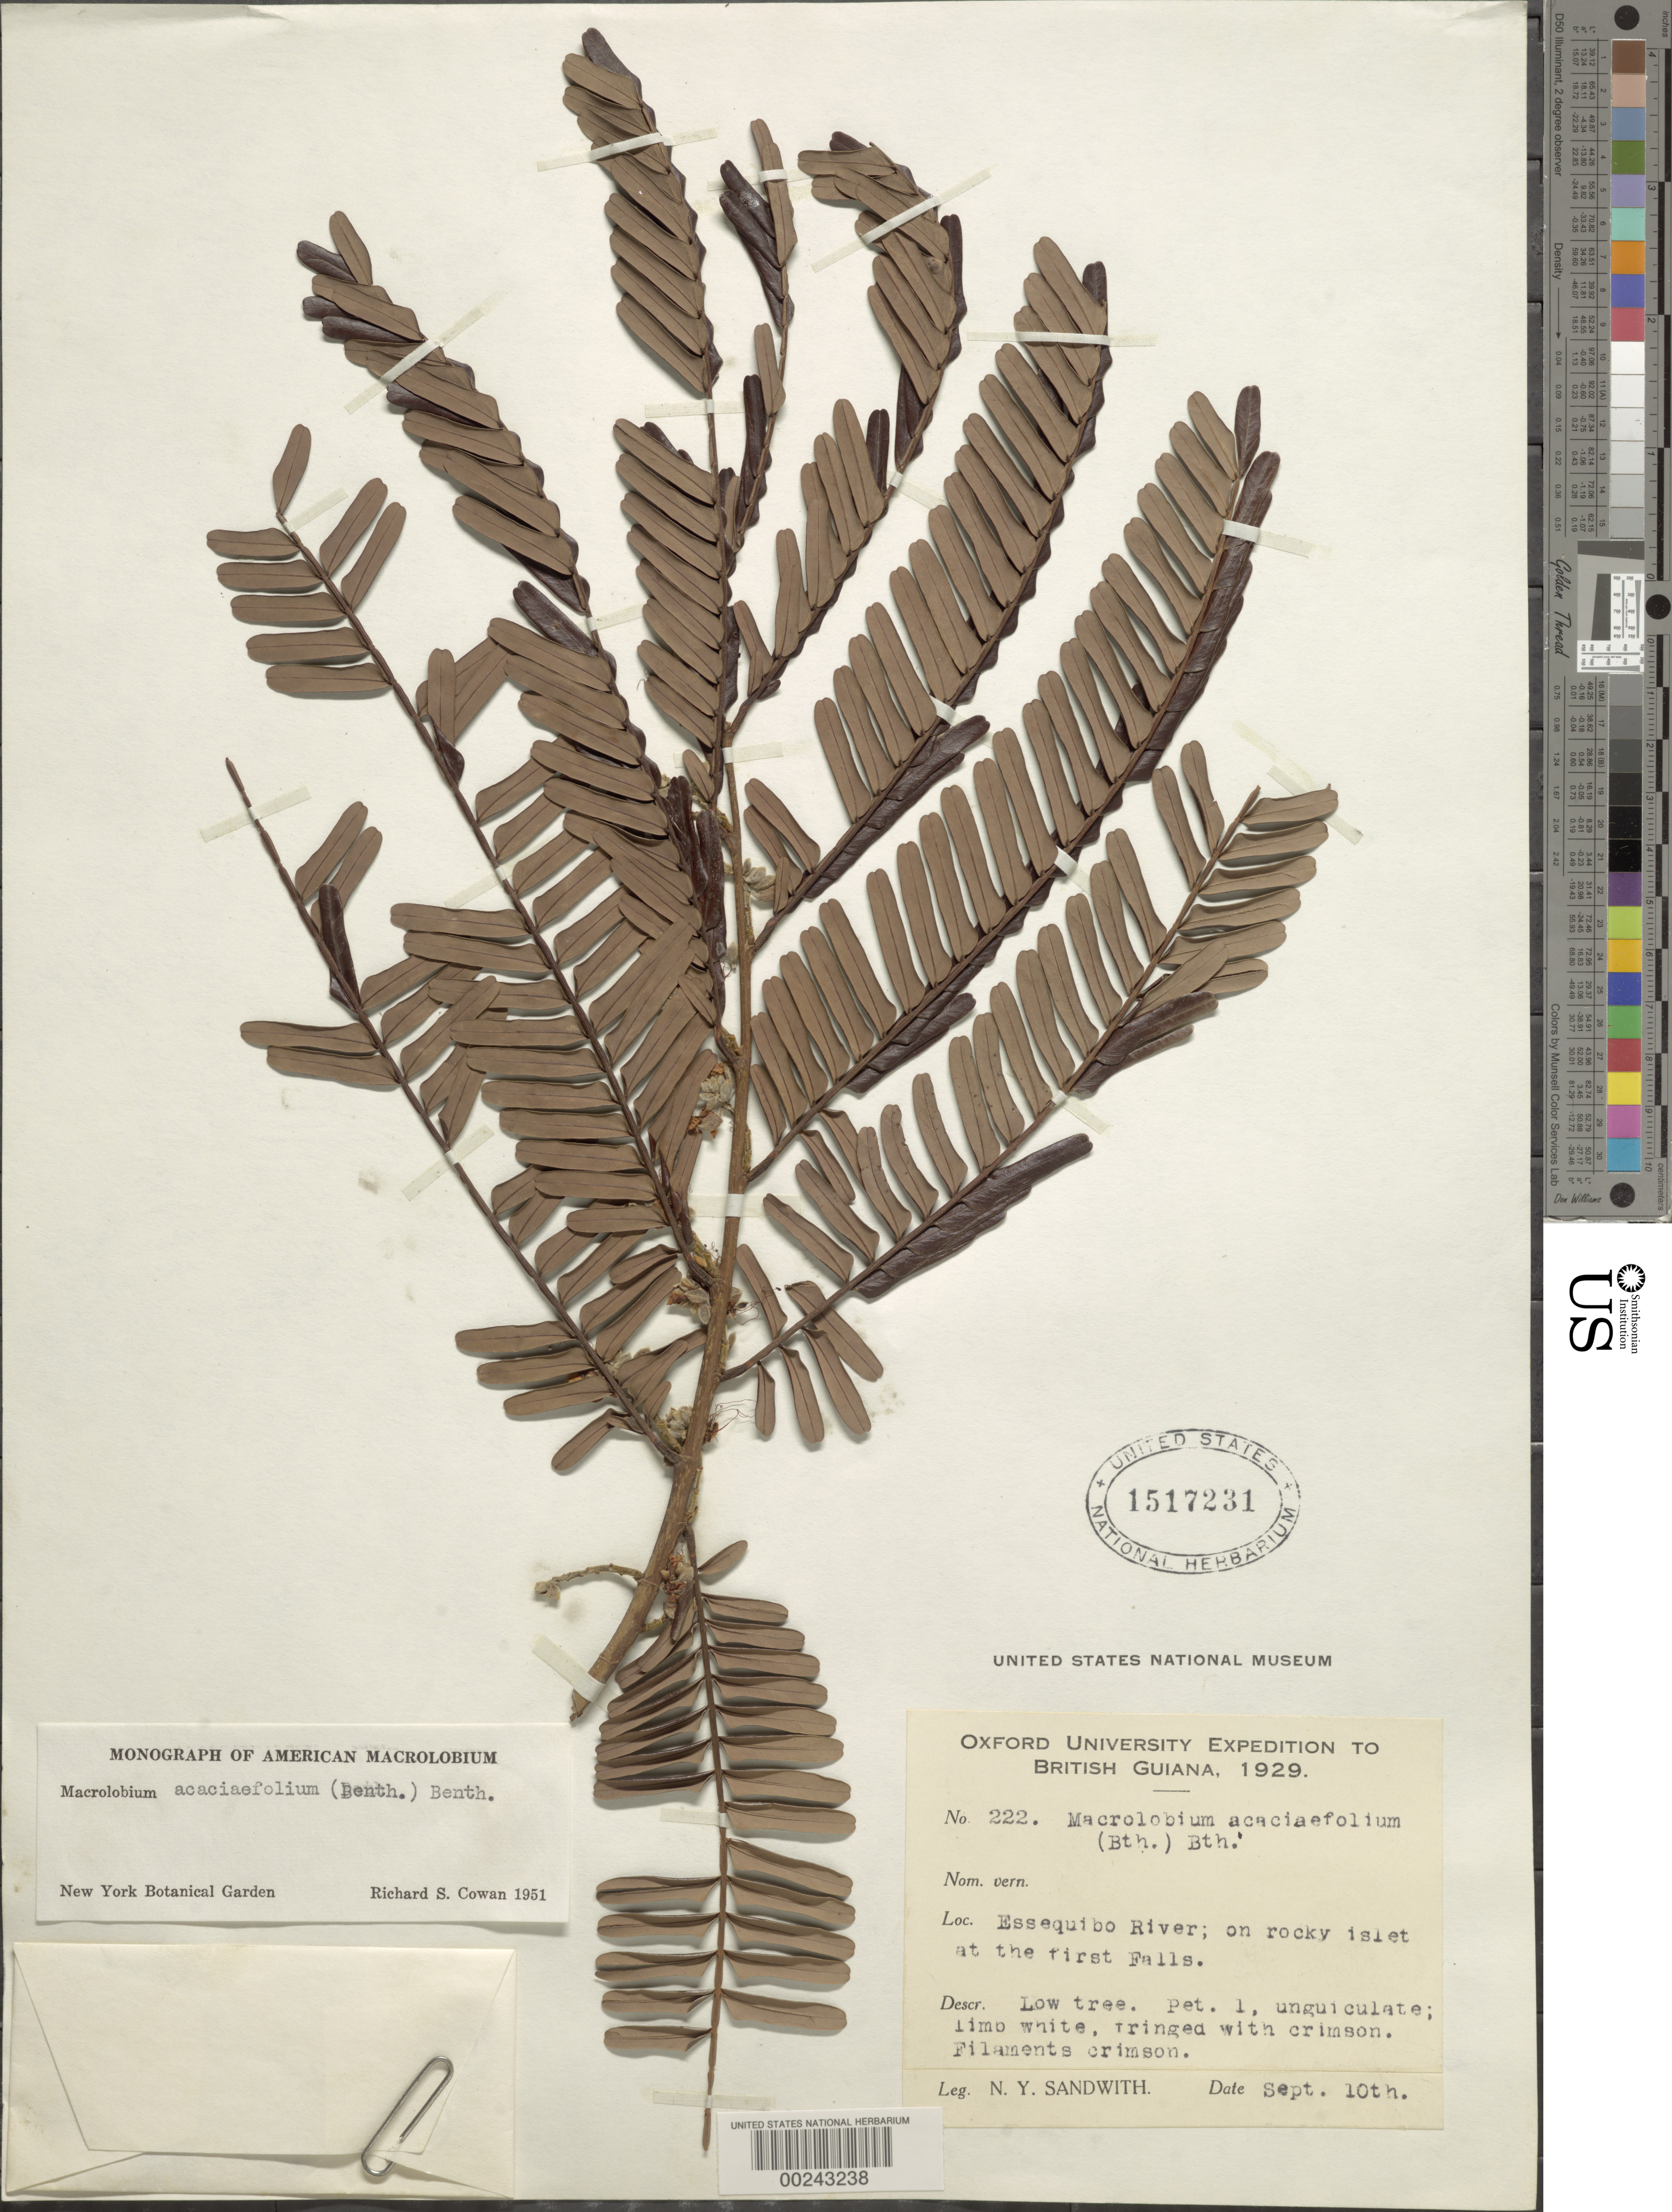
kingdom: Plantae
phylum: Tracheophyta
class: Magnoliopsida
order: Fabales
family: Fabaceae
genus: Macrolobium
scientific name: Macrolobium acaciifolium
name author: (Benth.) Benth.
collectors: N. Y. Sandwith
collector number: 222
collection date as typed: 10 Sep 1929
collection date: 1929-09-10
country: Guyana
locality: Essequibo river; on rocky islet at the first falls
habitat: Rocky islet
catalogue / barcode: US 1517231